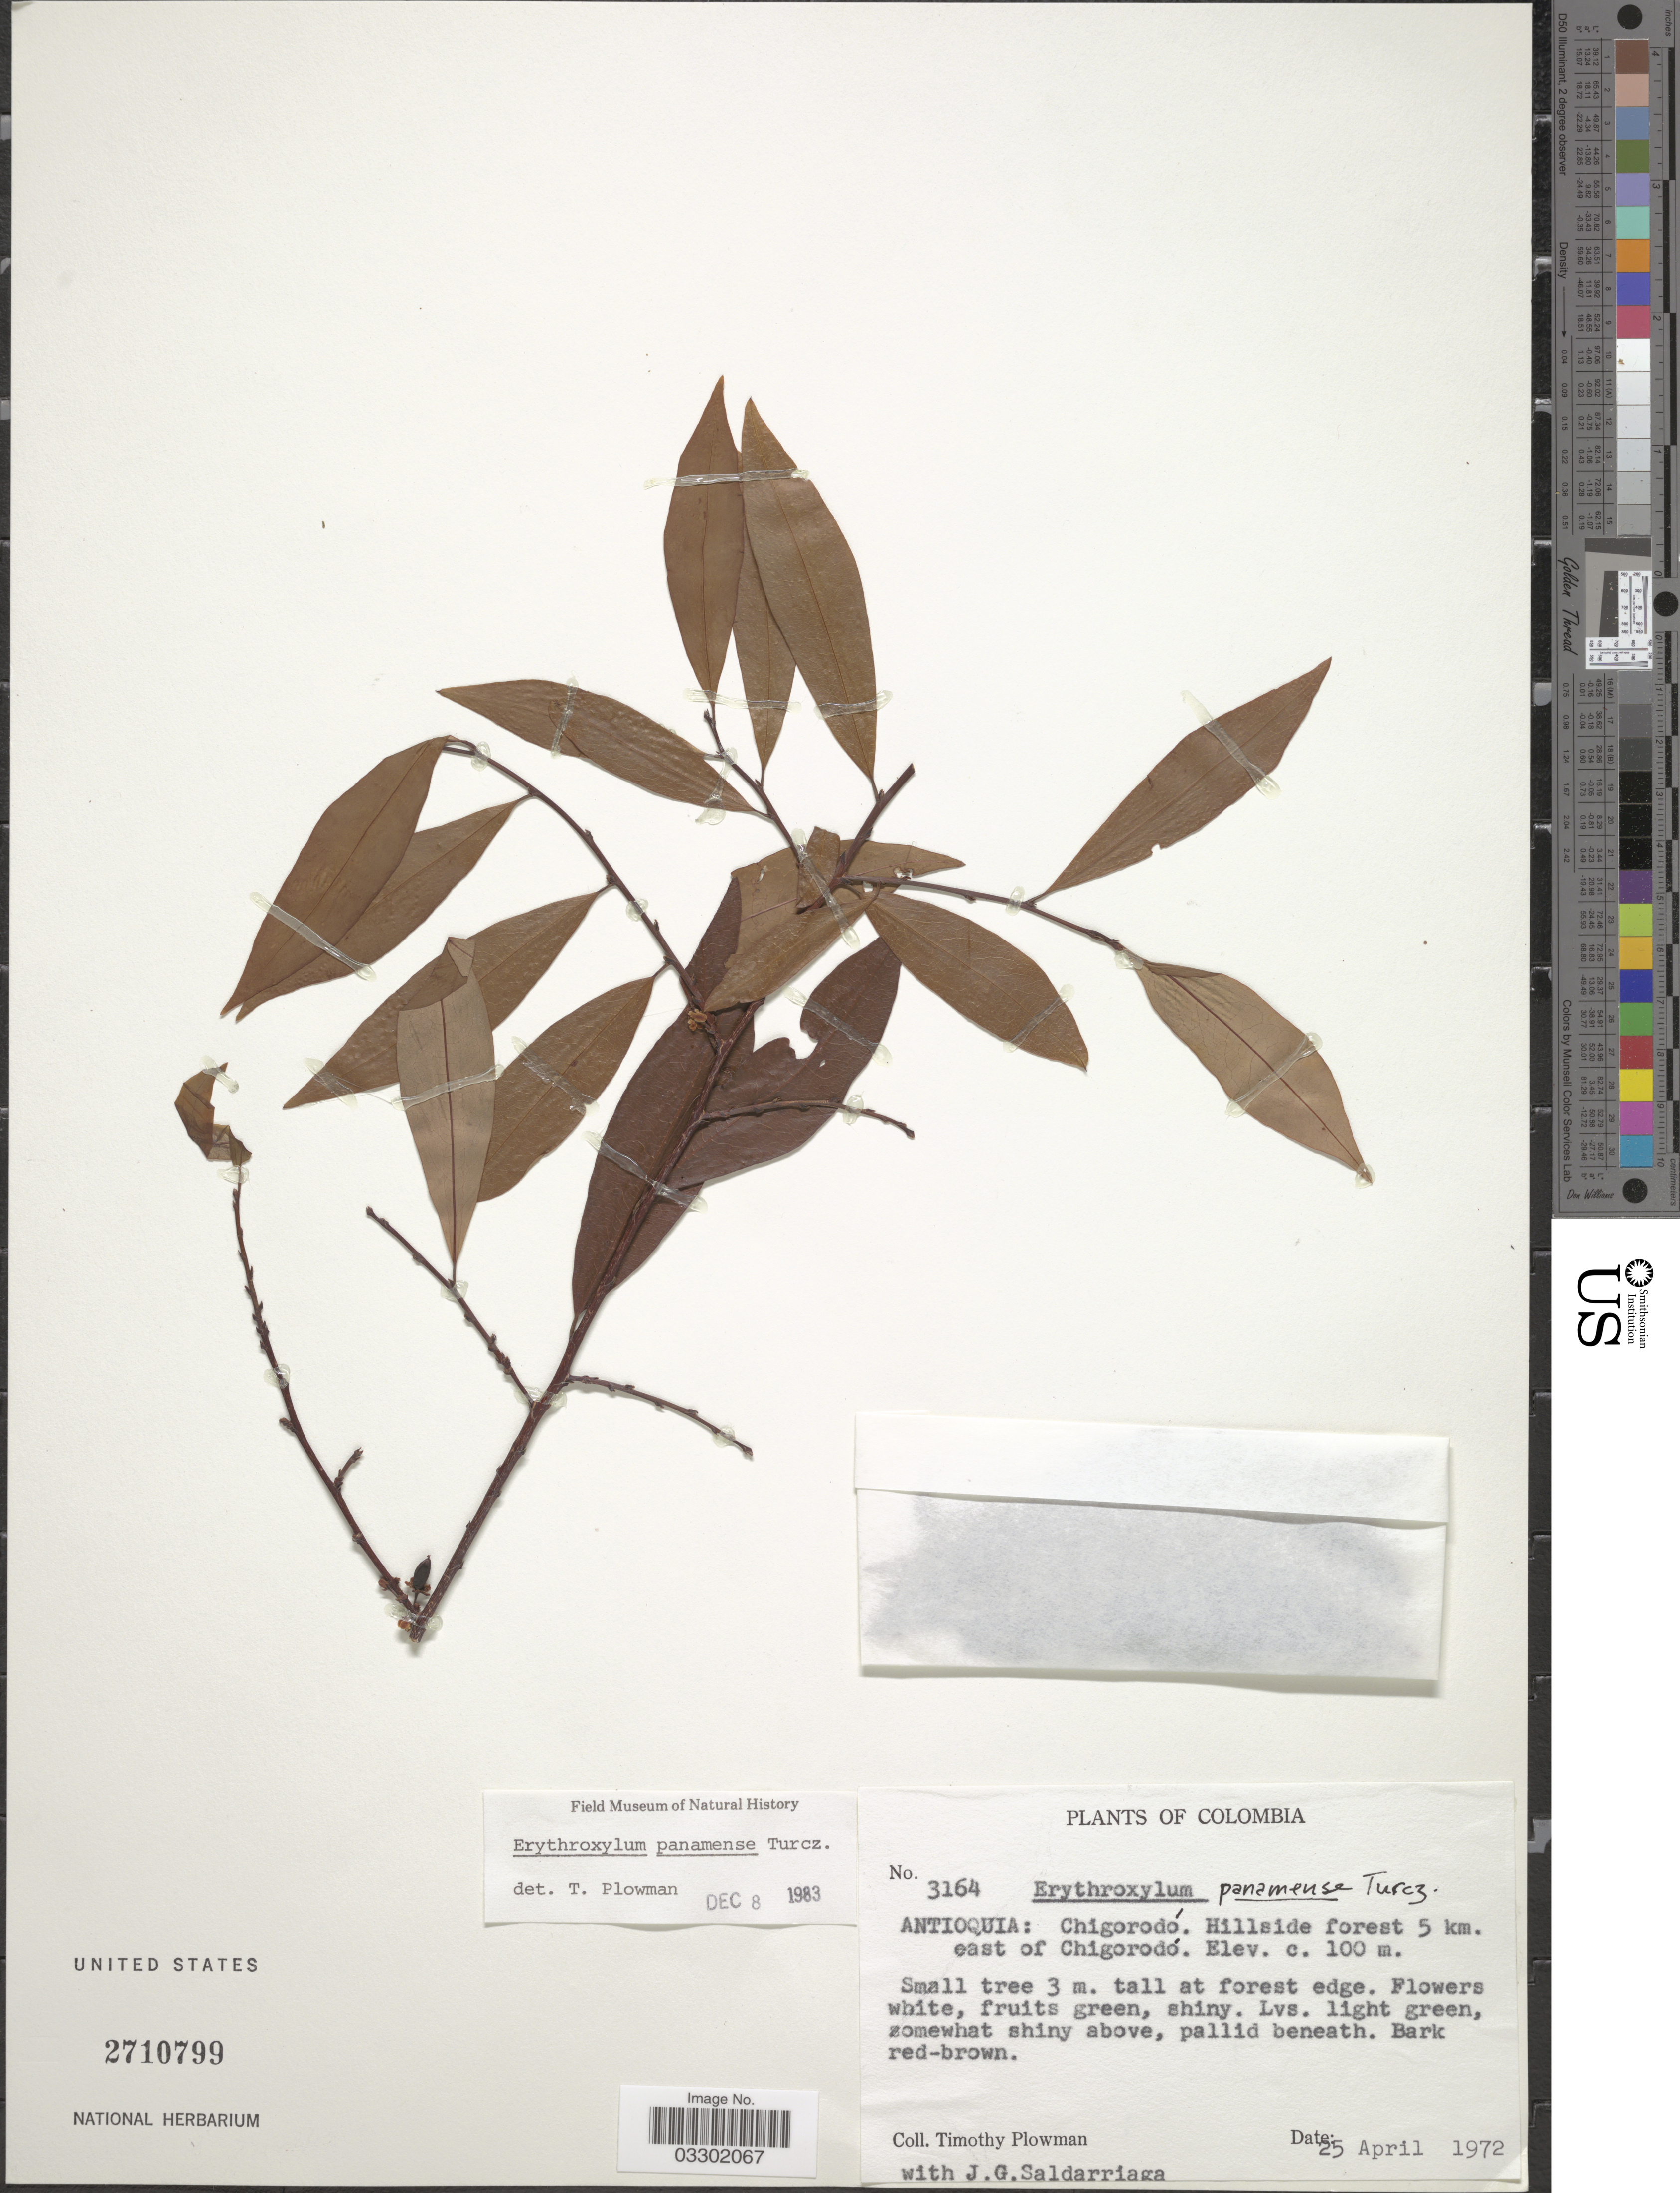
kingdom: Plantae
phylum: Tracheophyta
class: Magnoliopsida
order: Malpighiales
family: Erythroxylaceae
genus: Erythroxylum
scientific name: Erythroxylum panamense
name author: Turcz.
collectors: T. Plowman & J. Saldarriaga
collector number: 3164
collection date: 1972-04-25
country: Colombia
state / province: Antioquia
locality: Chigorodó. Hillside forest 5 km. east of Chigorodó.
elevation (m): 100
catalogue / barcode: US 2710799